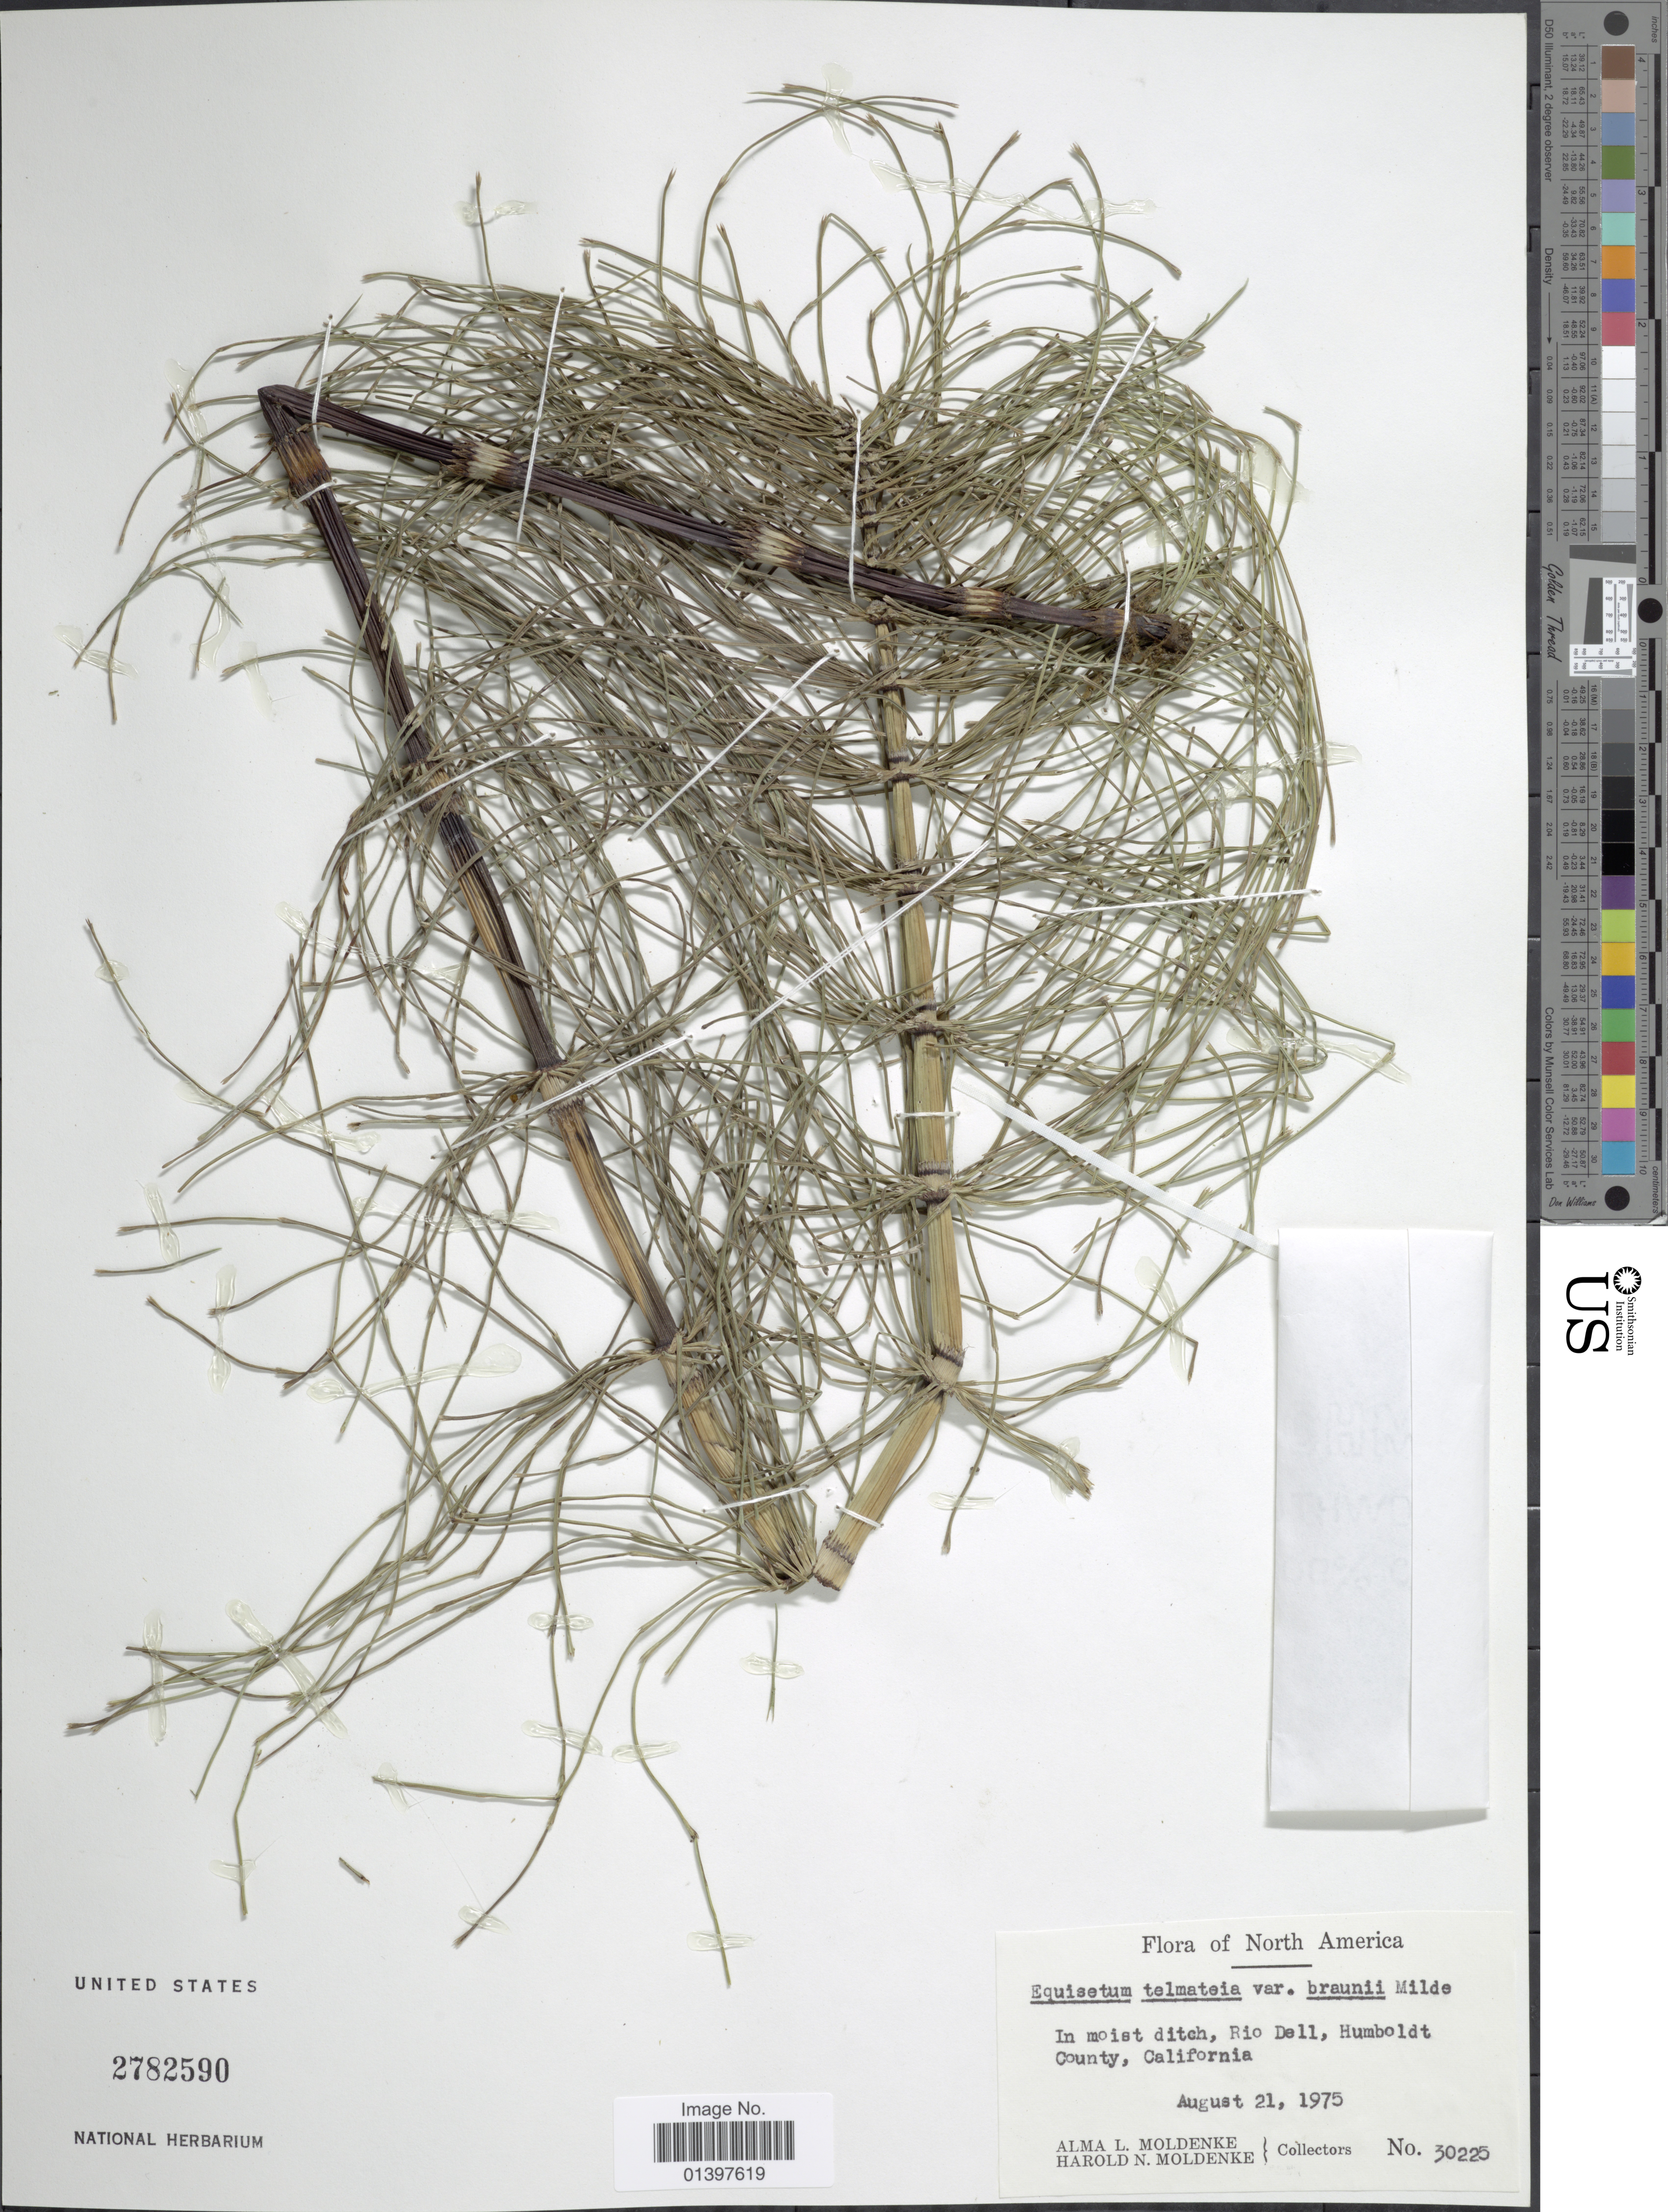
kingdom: Plantae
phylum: Tracheophyta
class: Polypodiopsida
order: Equisetales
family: Equisetaceae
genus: Equisetum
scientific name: Equisetum telmateia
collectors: A. L. Moldenke & H. N. Moldenke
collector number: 30225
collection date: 1975-08-21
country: United States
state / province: California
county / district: Humboldt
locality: North America, in moist ditch, Rio Dell, Humboldt County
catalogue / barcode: US 2782590